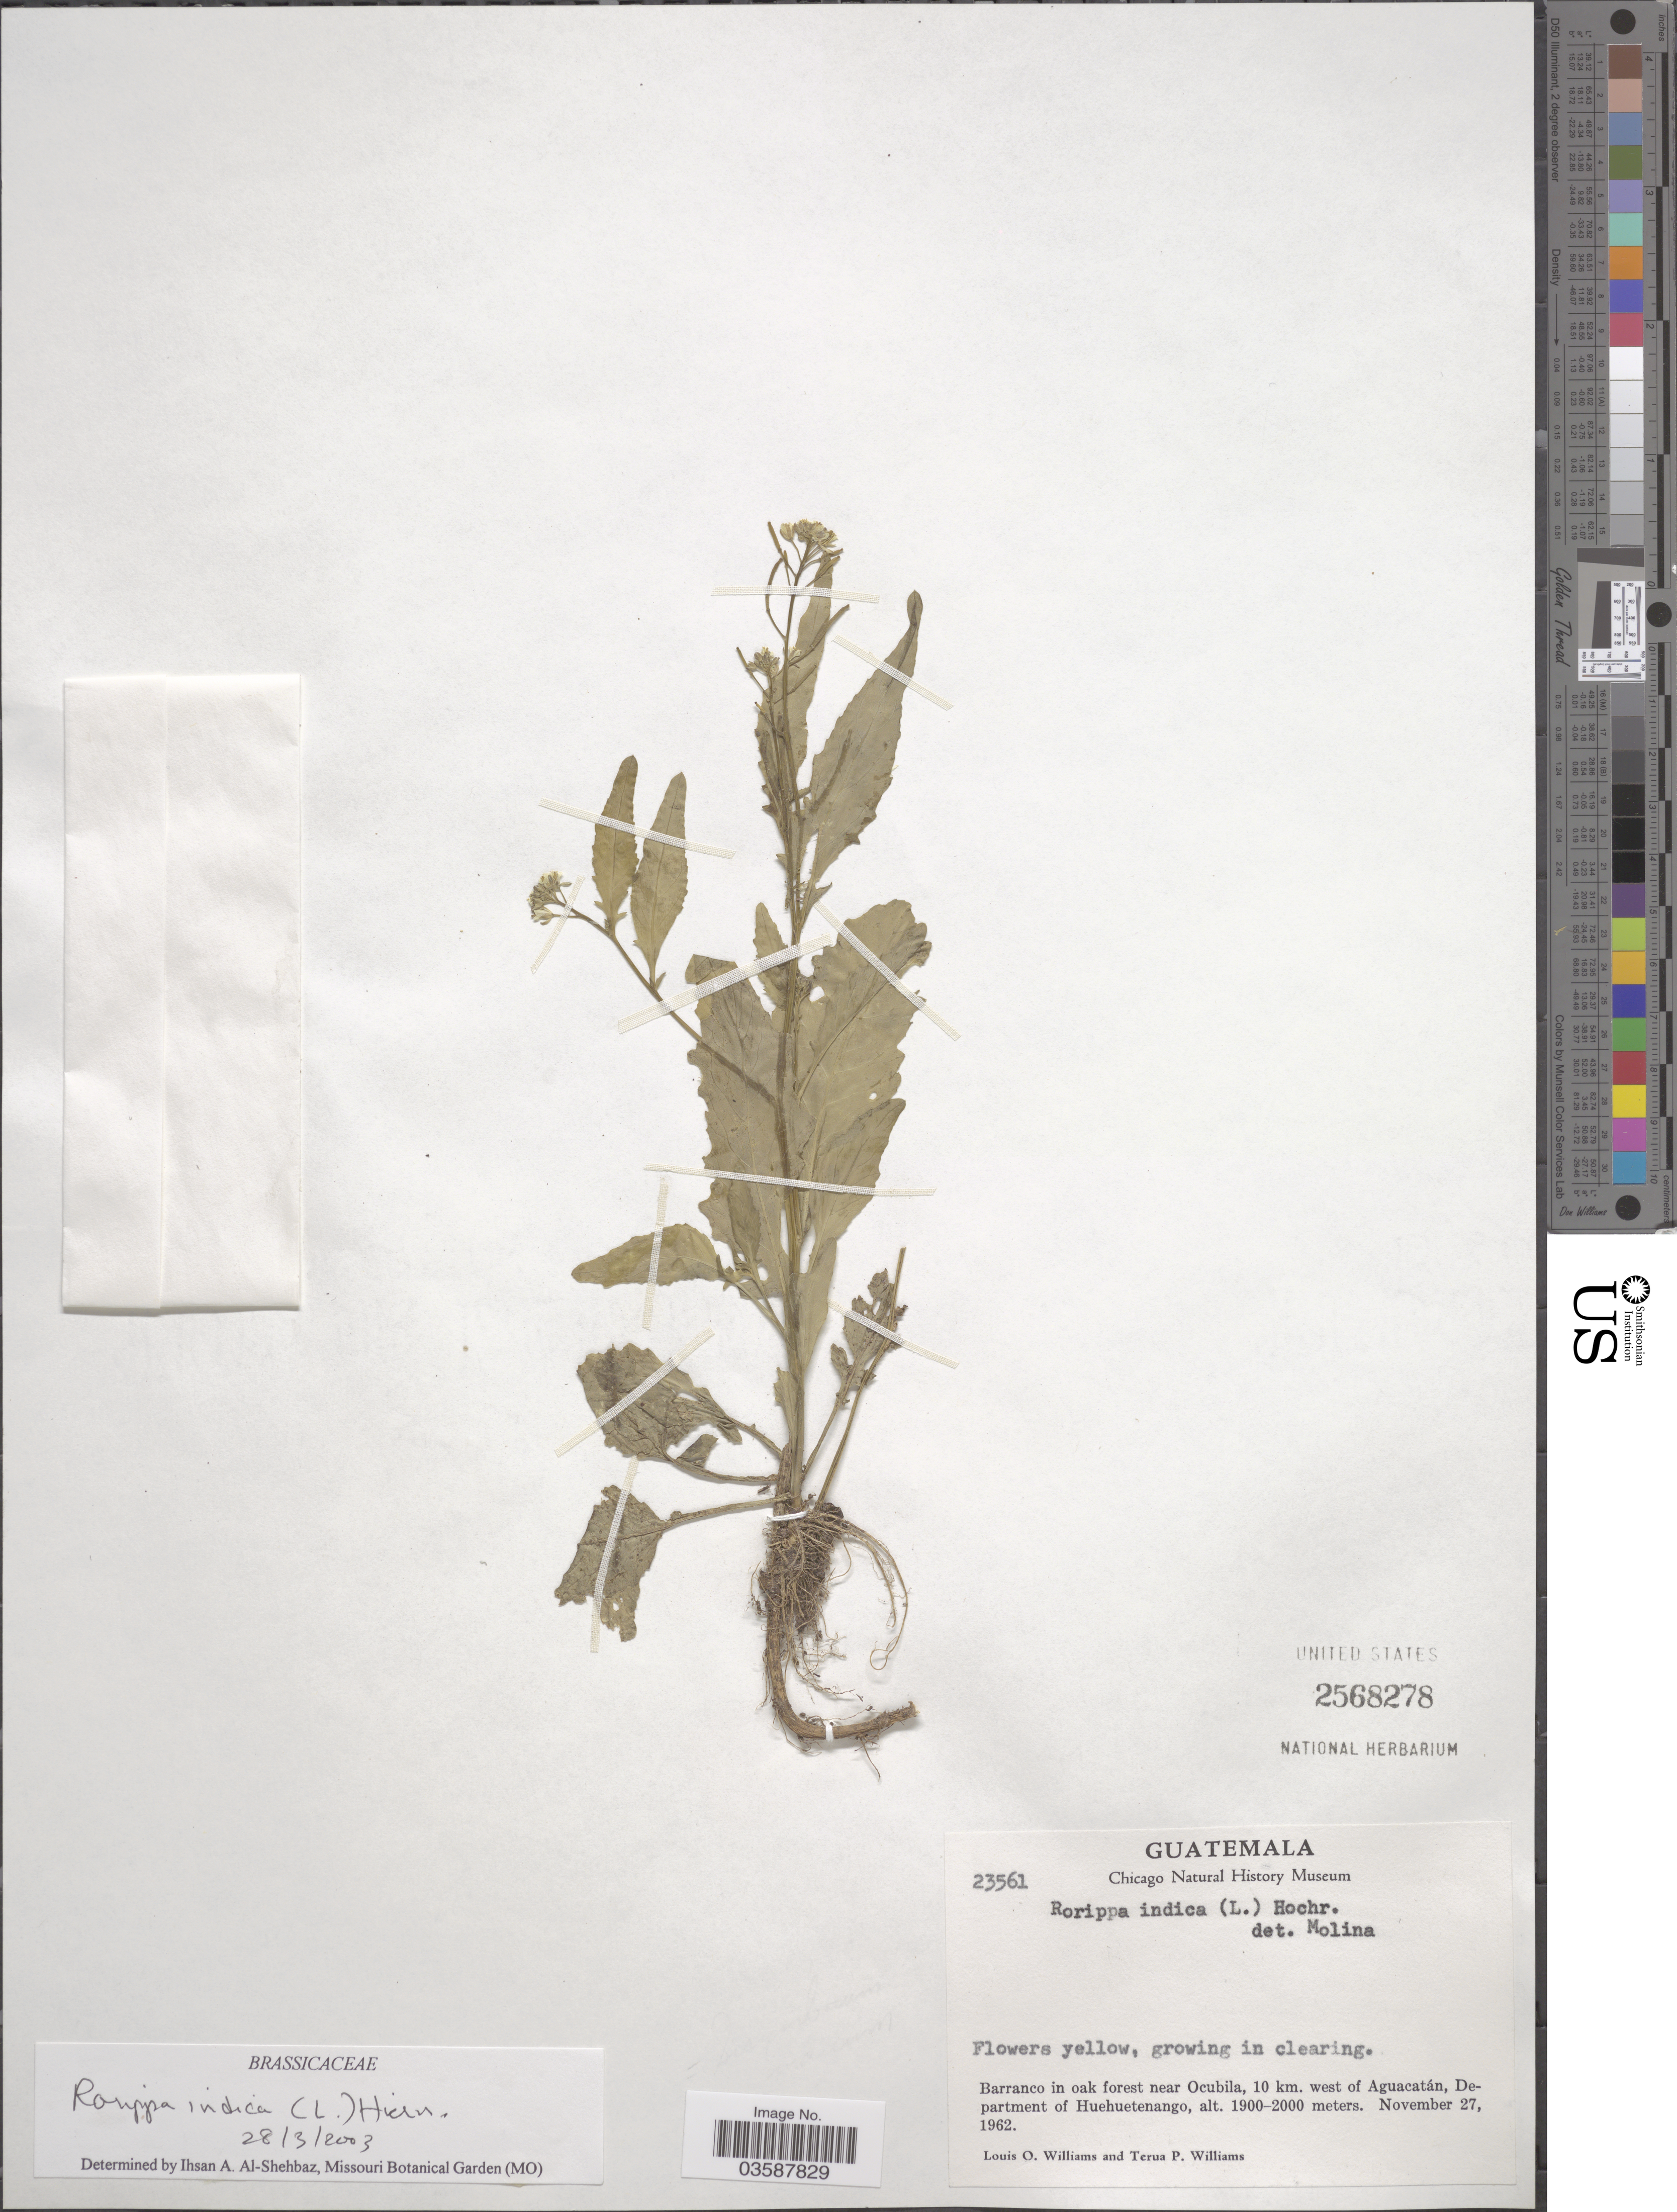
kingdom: Plantae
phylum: Tracheophyta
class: Magnoliopsida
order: Brassicales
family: Brassicaceae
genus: Rorippa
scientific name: Rorippa indica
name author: (L.) Hiern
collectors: L. O. Williams & T. Williams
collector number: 23561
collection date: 1962-11-27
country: Guatemala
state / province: Huehuetenango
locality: Barranco in oak forest near Ocubila, 10 km. west of Aguacatán, Department of Huehuetenango.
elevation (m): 1900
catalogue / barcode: US 2568278